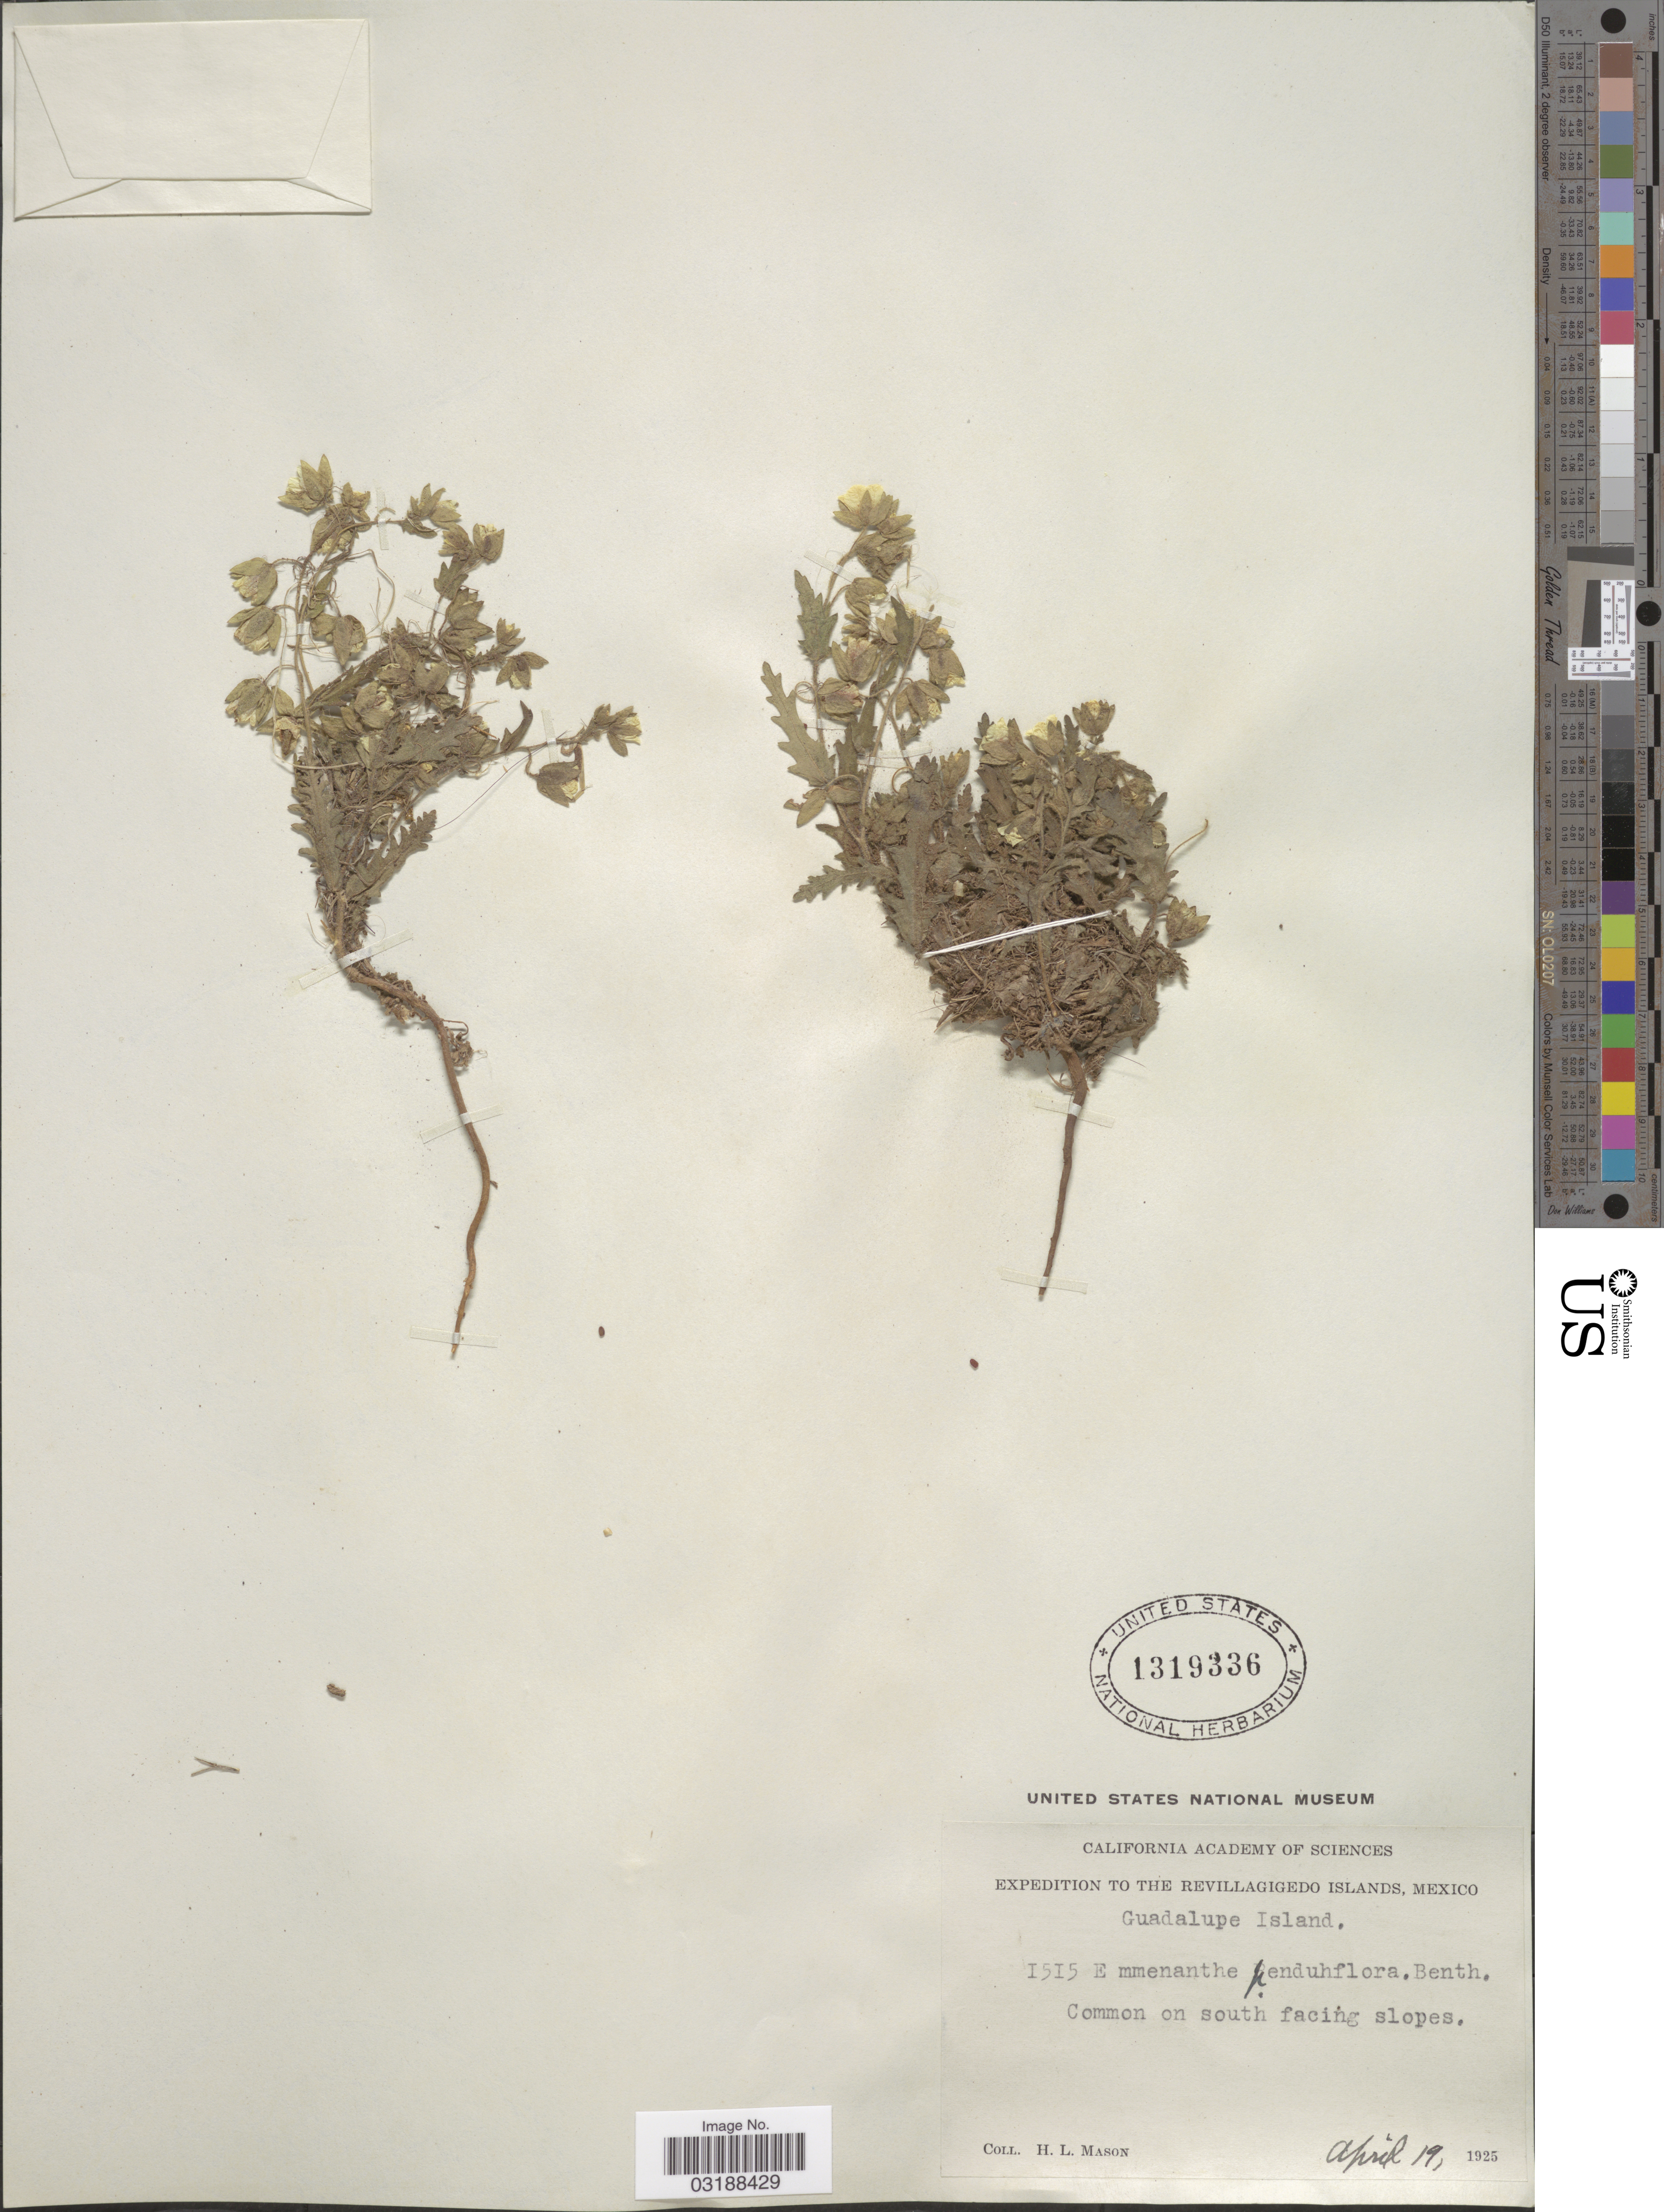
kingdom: Plantae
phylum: Tracheophyta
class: Magnoliopsida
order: Boraginales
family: Hydrophyllaceae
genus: Emmenanthe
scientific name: Emmenanthe penduliflora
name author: Benth.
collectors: H. L. Mason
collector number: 1515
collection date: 1925-04-19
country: Mexico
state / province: Colima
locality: Revillagigedo Islands. Guadalupe Island. Common on south facing slopes.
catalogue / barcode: US 1319336